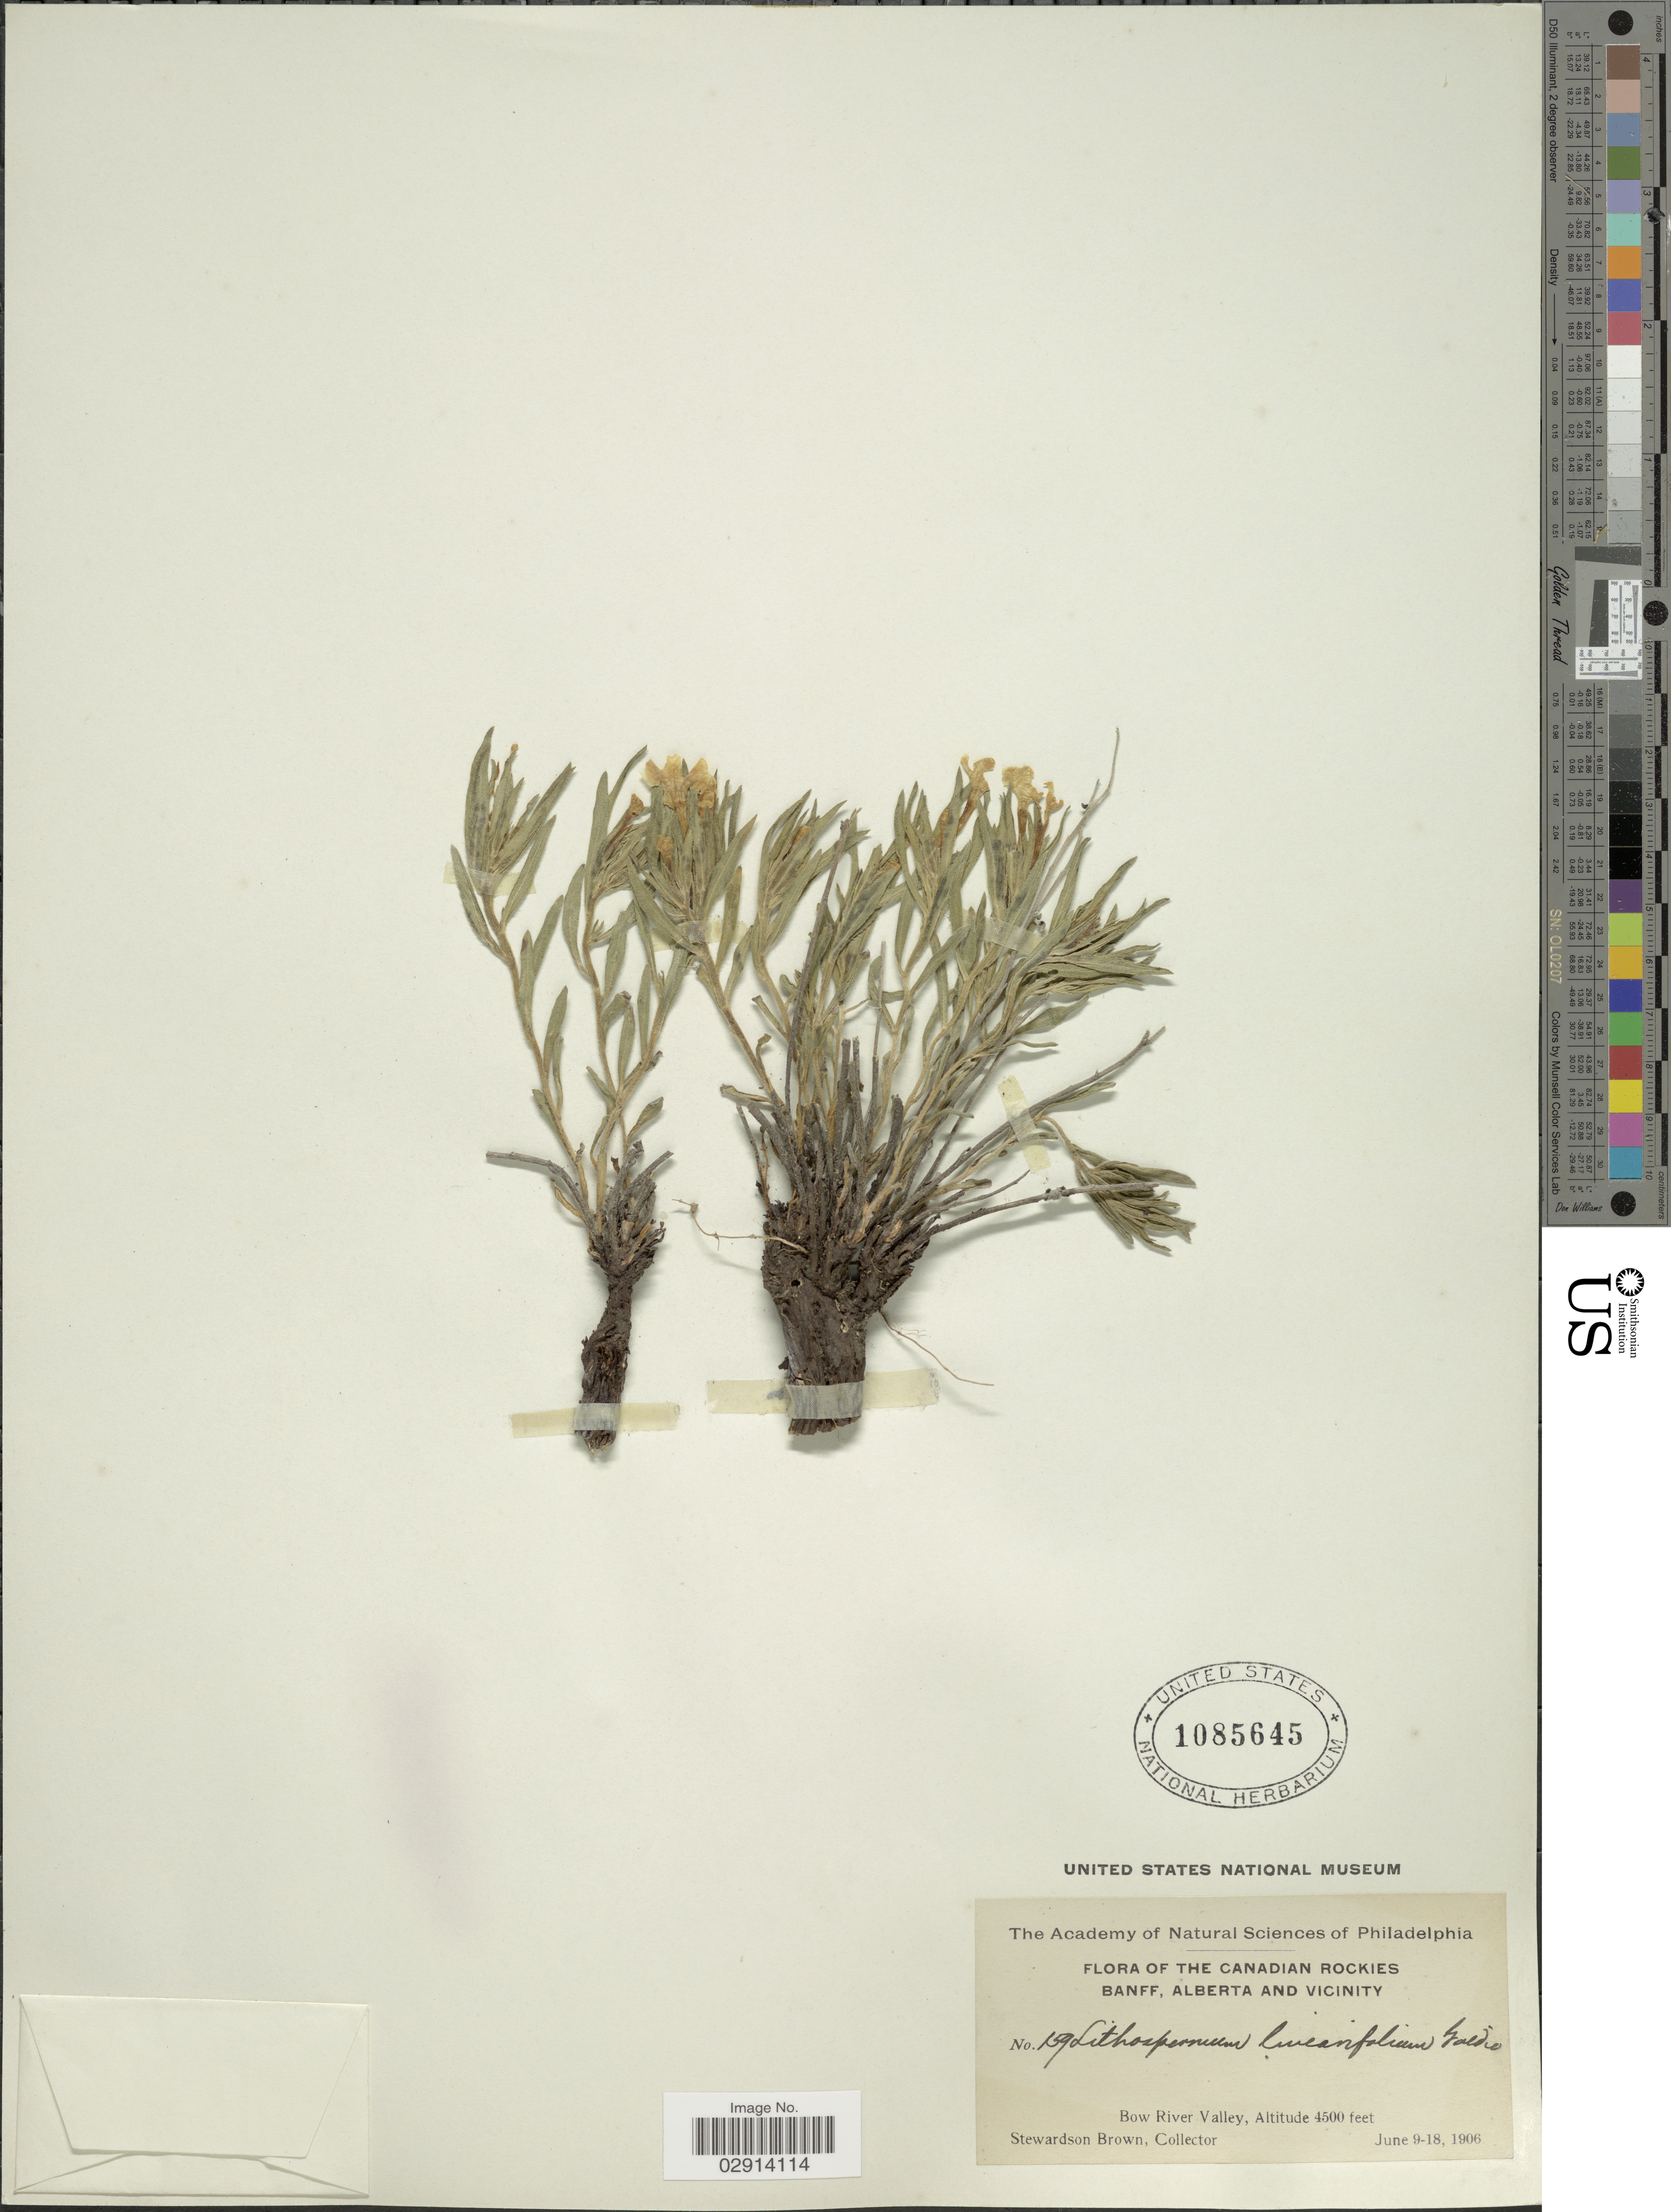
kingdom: Plantae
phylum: Tracheophyta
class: Magnoliopsida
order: Boraginales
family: Boraginaceae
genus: Lithospermum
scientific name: Lithospermum incisum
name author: Lehm.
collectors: S. Brown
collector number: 159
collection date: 1906-06-09/1906-06-18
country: Canada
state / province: Alberta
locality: Canadian Rockies. Banff, Alberta and Vicinity. Bow River Valley.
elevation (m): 1372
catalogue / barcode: US 1085645